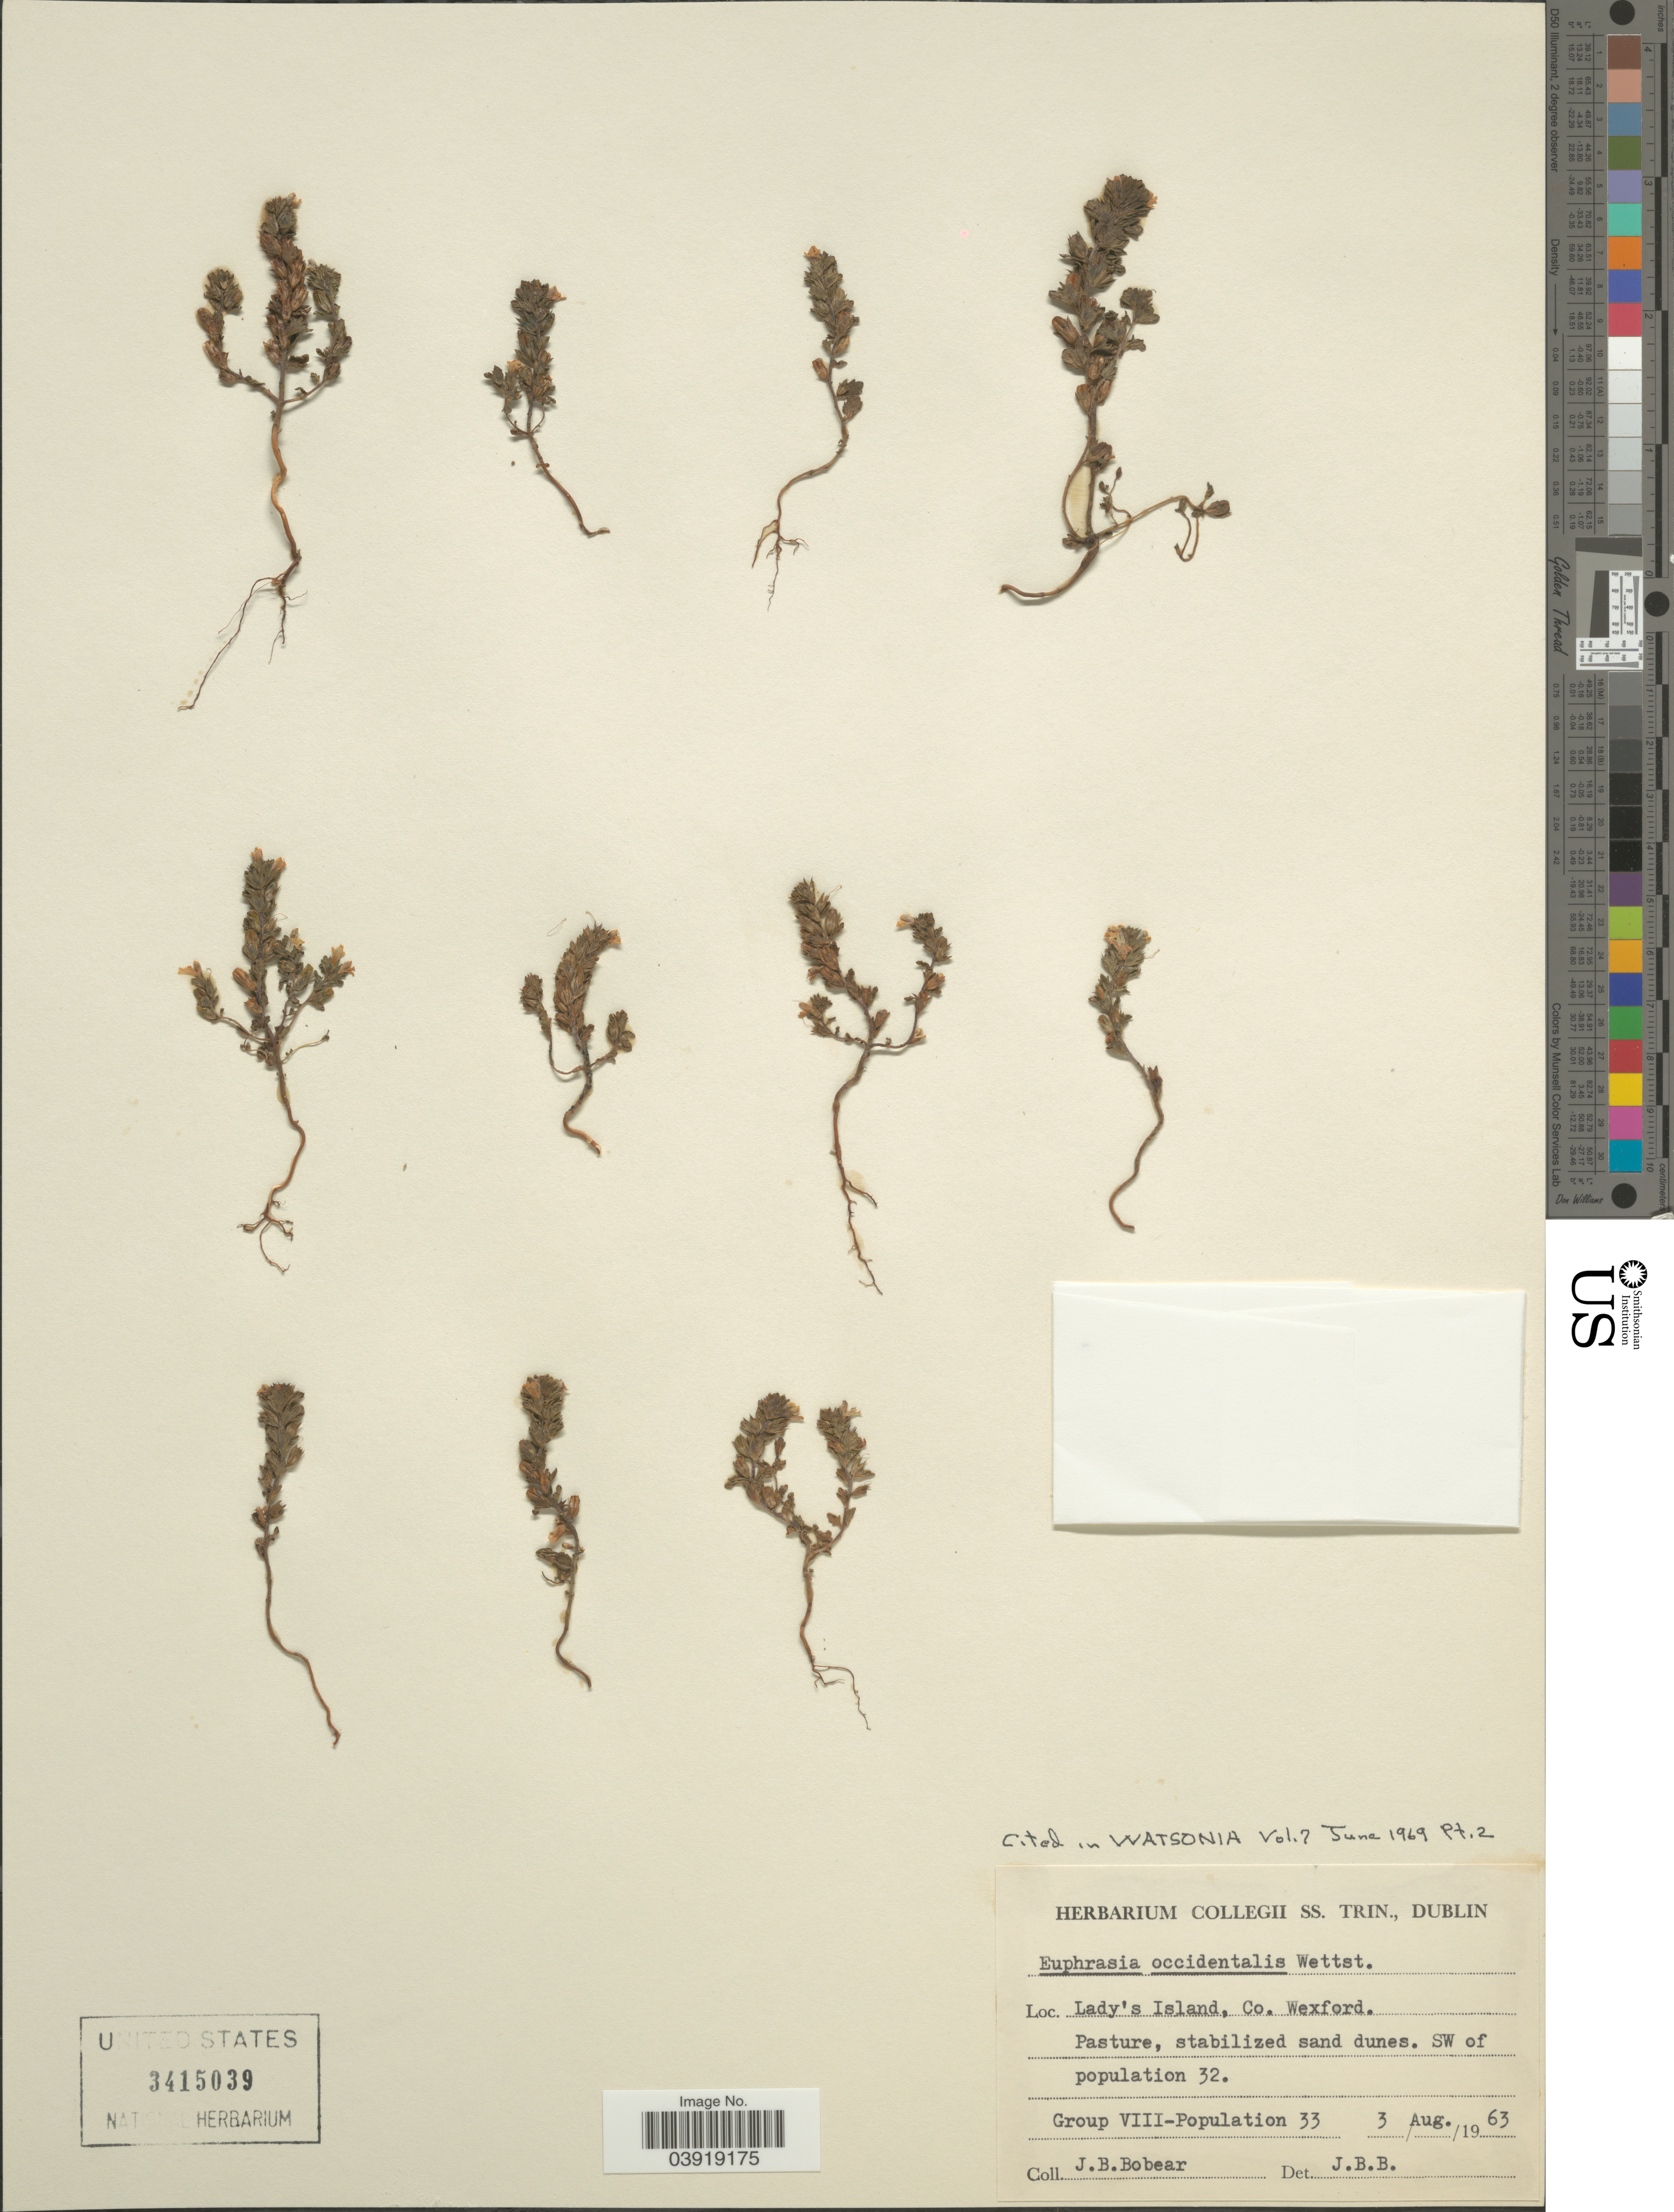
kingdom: Plantae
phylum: Tracheophyta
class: Magnoliopsida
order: Lamiales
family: Orobanchaceae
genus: Euphrasia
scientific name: Euphrasia occidentalis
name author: Wettst.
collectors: J. Bobear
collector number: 33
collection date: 1963-08-03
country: Ireland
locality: Lady's Island, Co. Wexford. SW of population 32.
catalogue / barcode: US 3415039